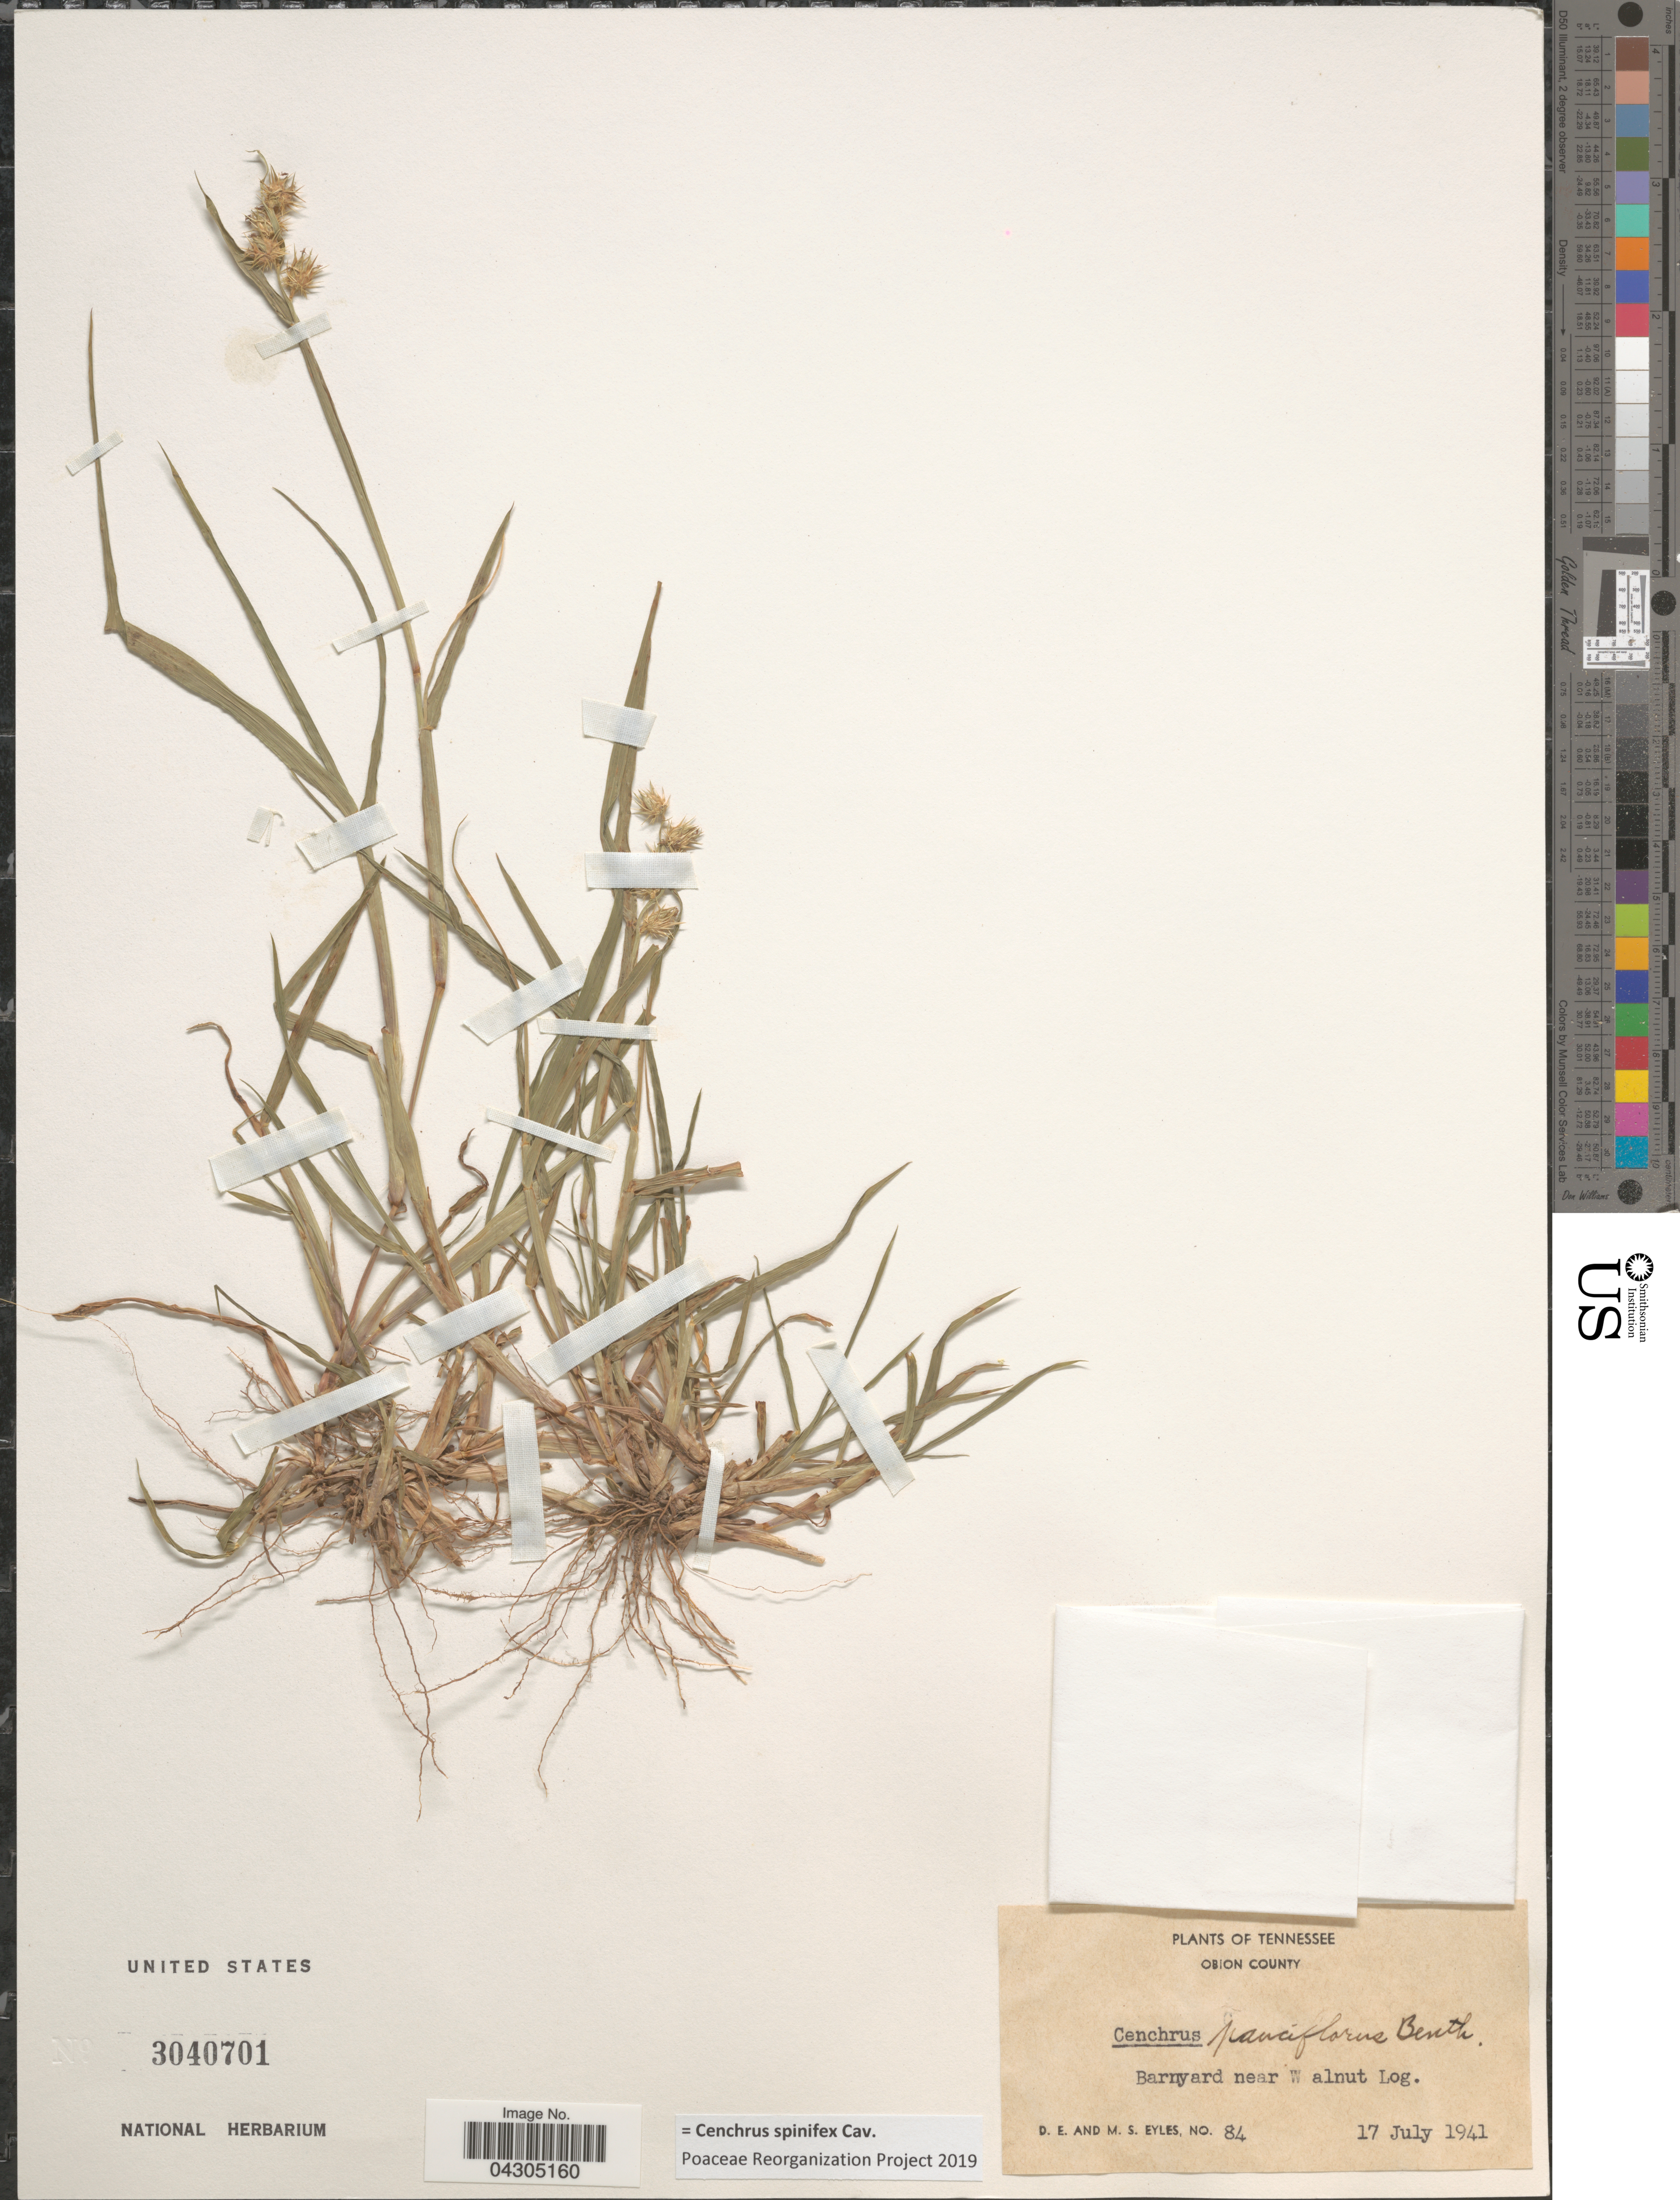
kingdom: Plantae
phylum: Tracheophyta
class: Liliopsida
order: Poales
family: Poaceae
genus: Cenchrus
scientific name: Cenchrus spinifex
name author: Cav.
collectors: D. Eyles & M. Eyles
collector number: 84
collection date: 1941-07-17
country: United States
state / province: Tennessee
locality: Obion County. Barnyard near Walnut Log.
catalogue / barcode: US 3040701